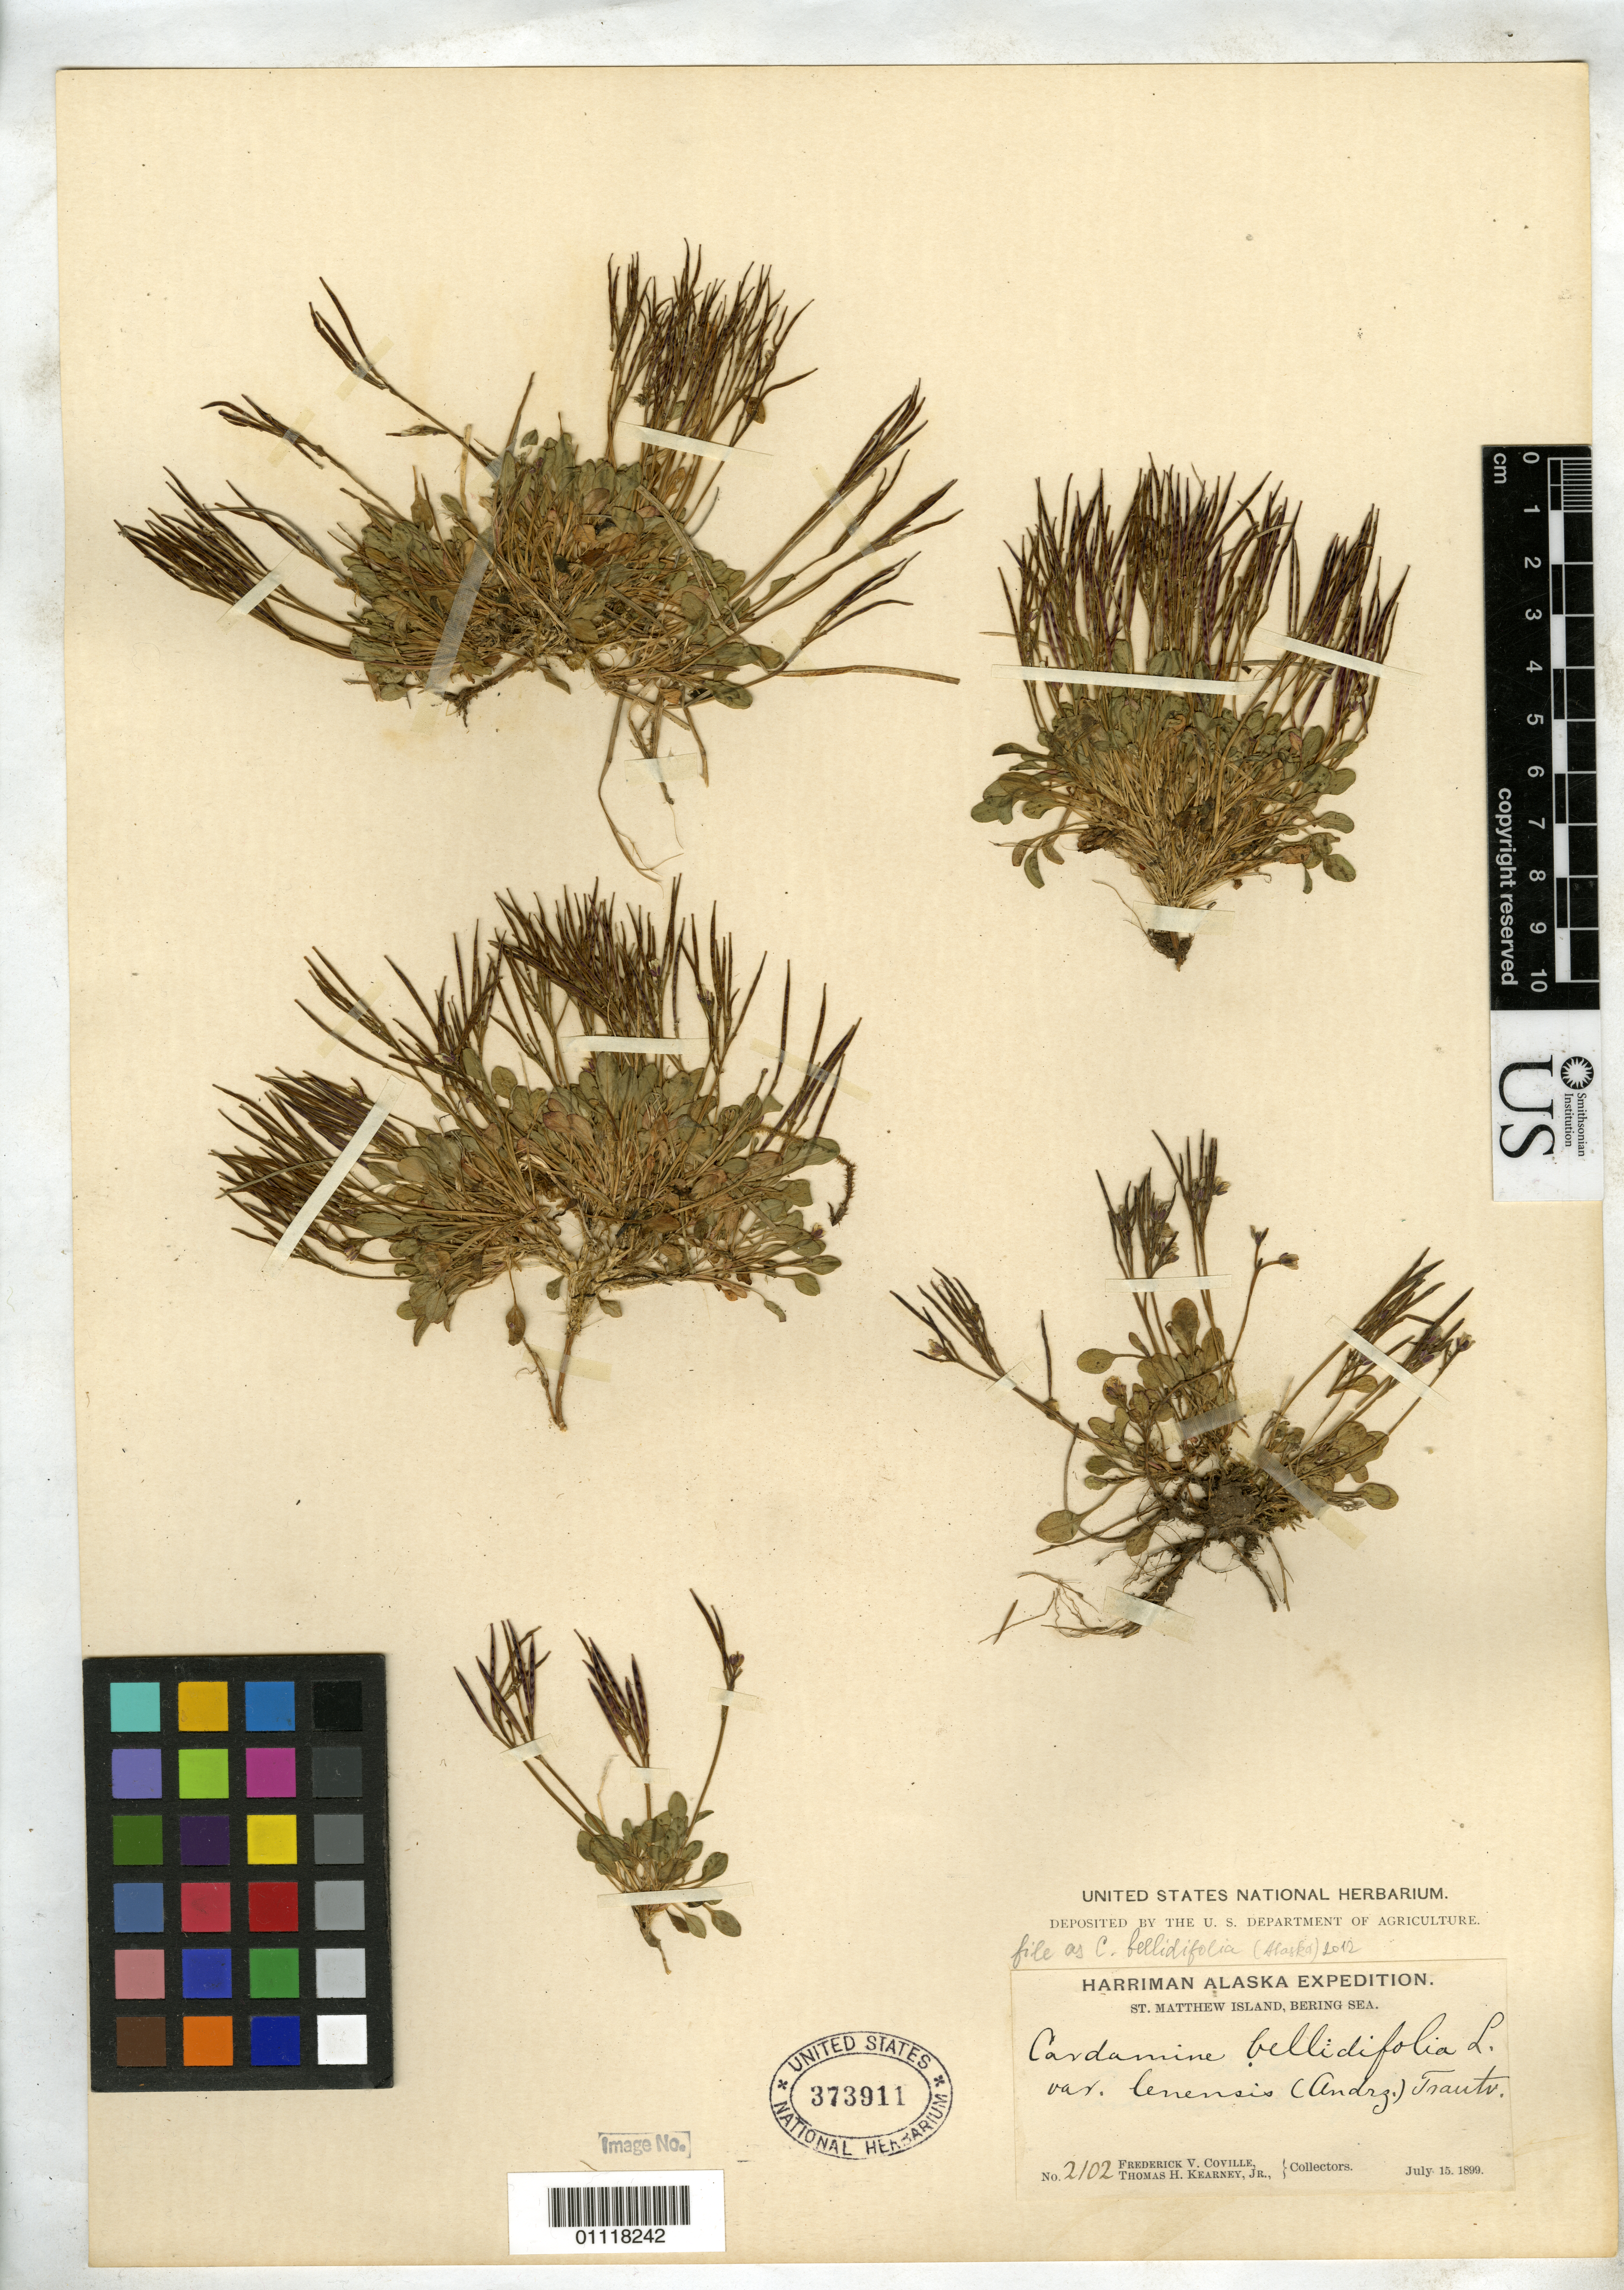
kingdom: Plantae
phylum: Tracheophyta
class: Magnoliopsida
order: Brassicales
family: Brassicaceae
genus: Cardamine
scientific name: Cardamine bellidifolia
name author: L.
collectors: F. V. Coville & T. H. Kearney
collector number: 2102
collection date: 1899-07-15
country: United States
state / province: Alaska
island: St. Matthew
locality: St. Matthew Island, Bering Sea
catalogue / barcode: US 373911